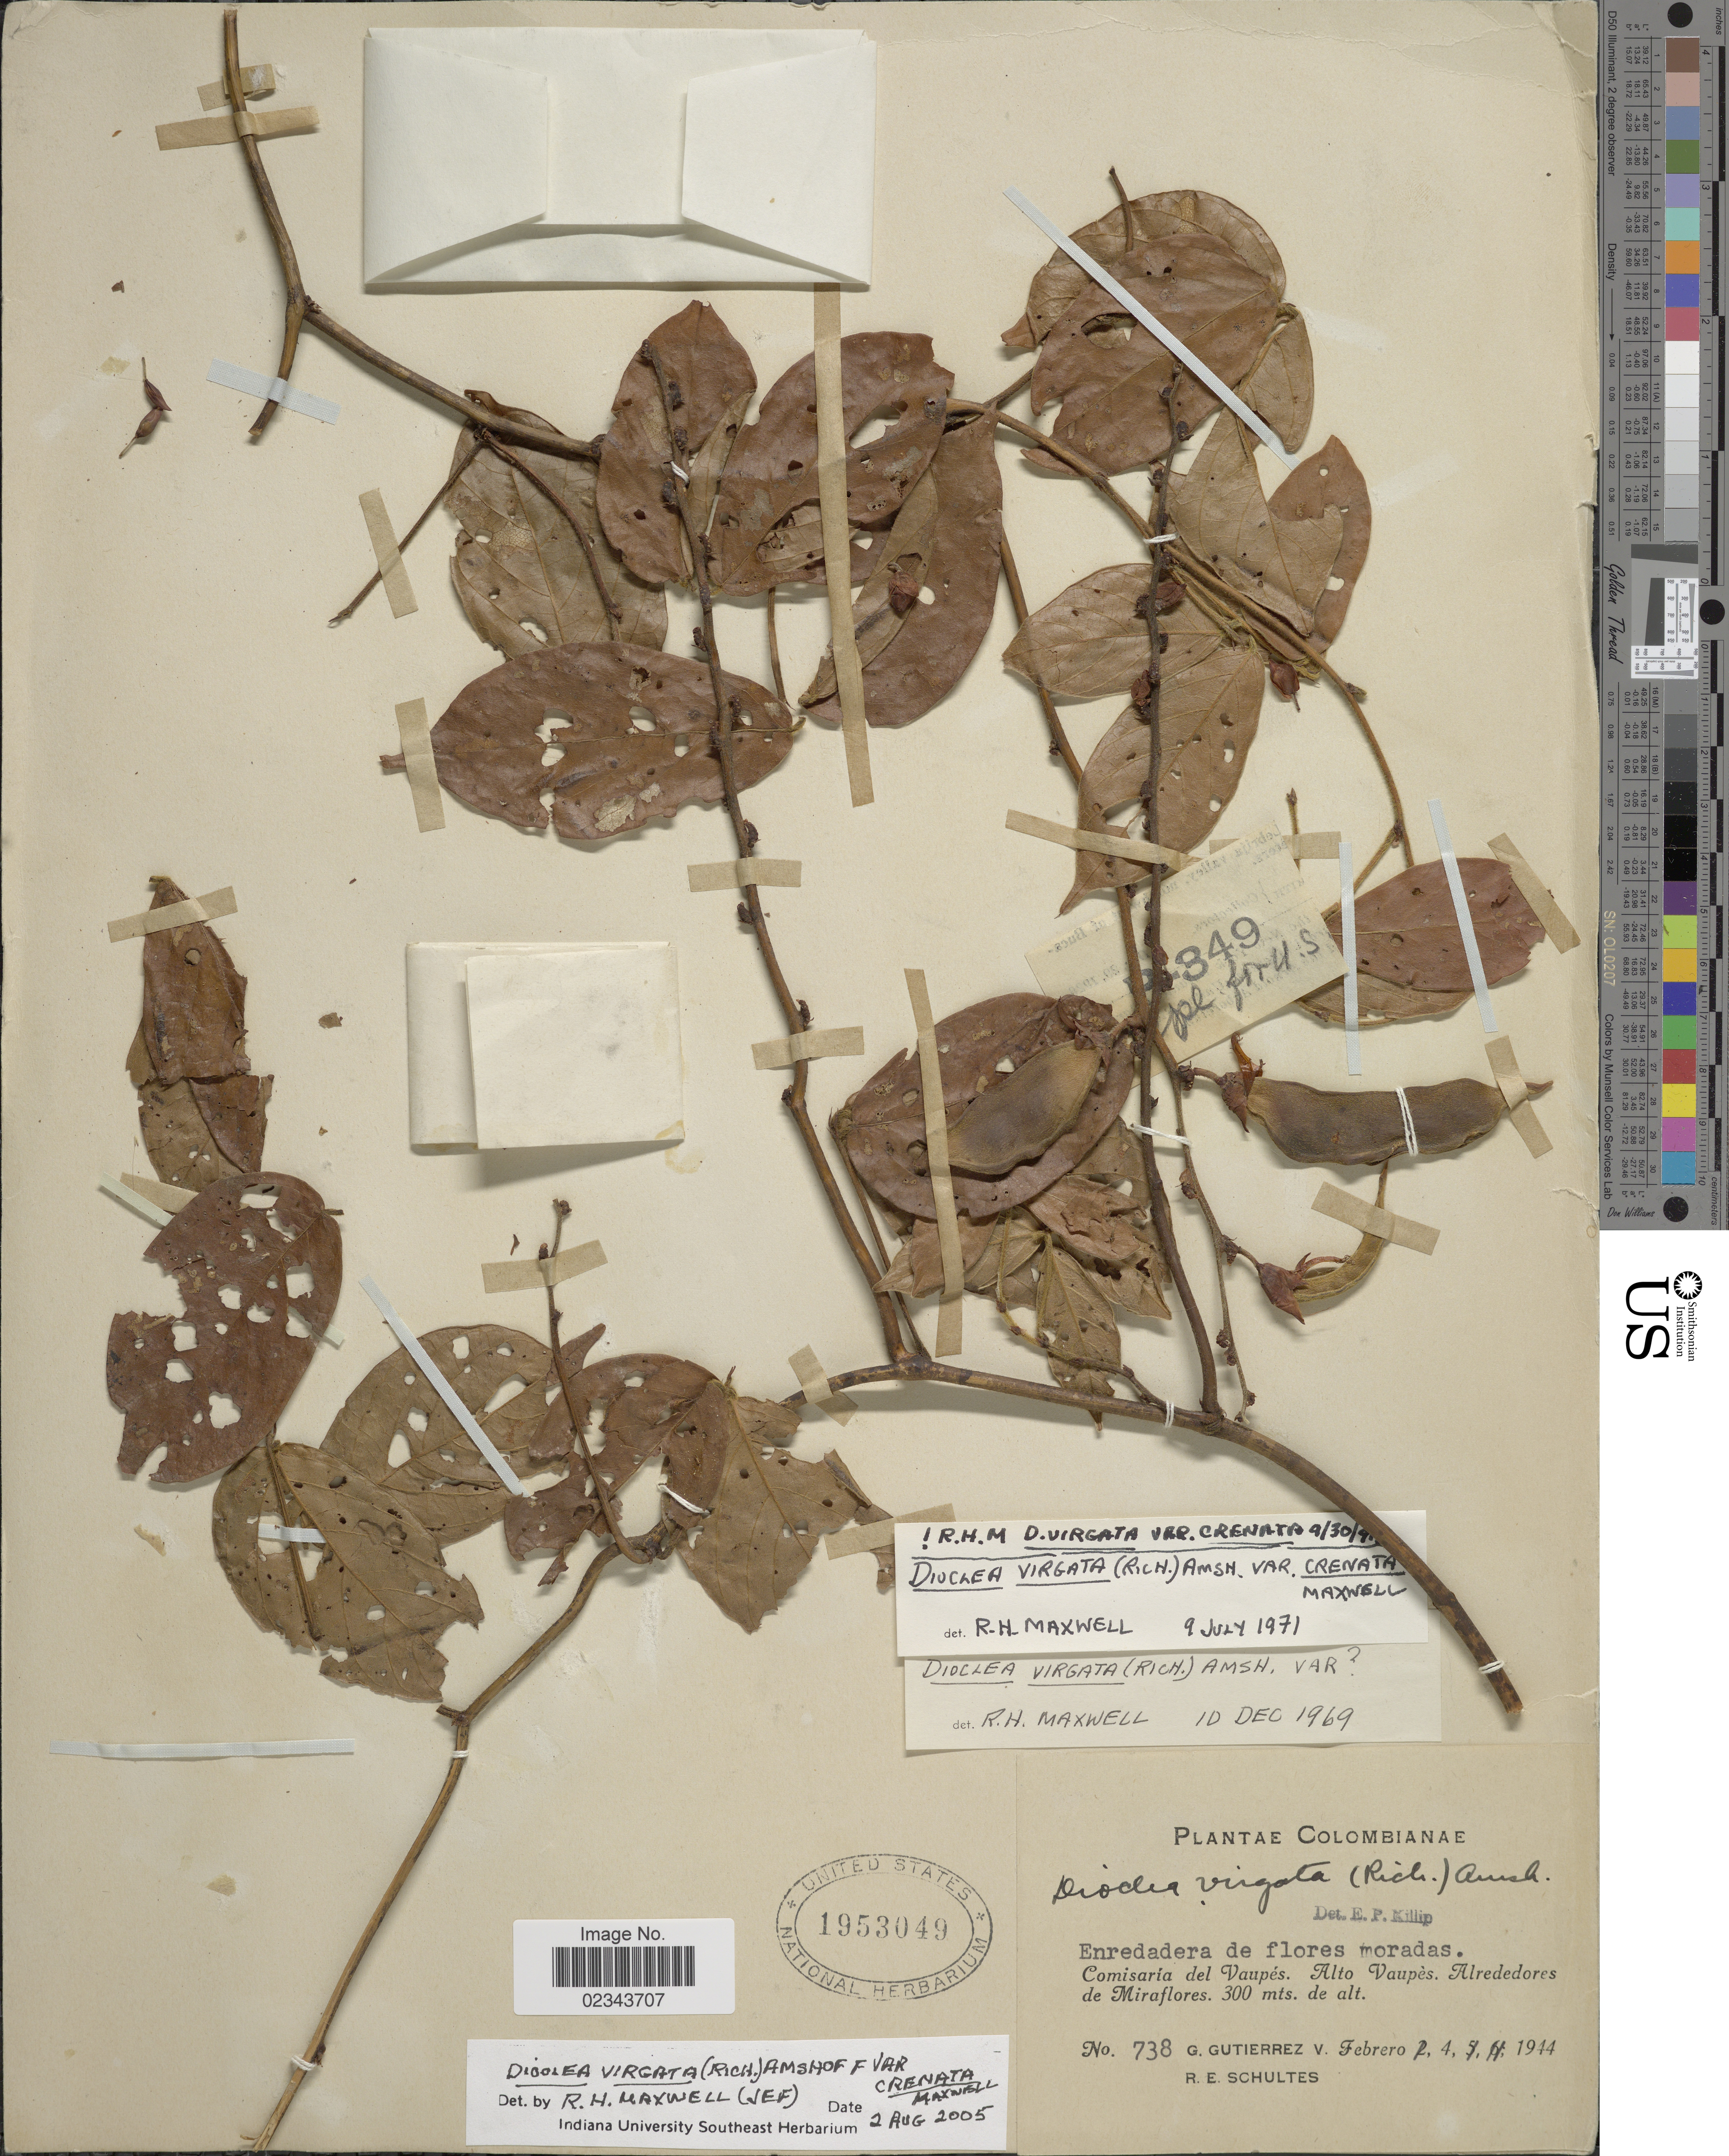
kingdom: Plantae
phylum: Tracheophyta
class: Magnoliopsida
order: Fabales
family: Fabaceae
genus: Dioclea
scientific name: Dioclea virgata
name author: (Rich.) Amshoff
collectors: G. Gutiérrez V. & R. E. Schultes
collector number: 738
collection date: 1944-02-04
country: Colombia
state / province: Vaupés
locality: Comisaria del Vaupes. Alto Vaupes. Alrededores de Miraflores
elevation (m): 300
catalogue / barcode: US 1953049